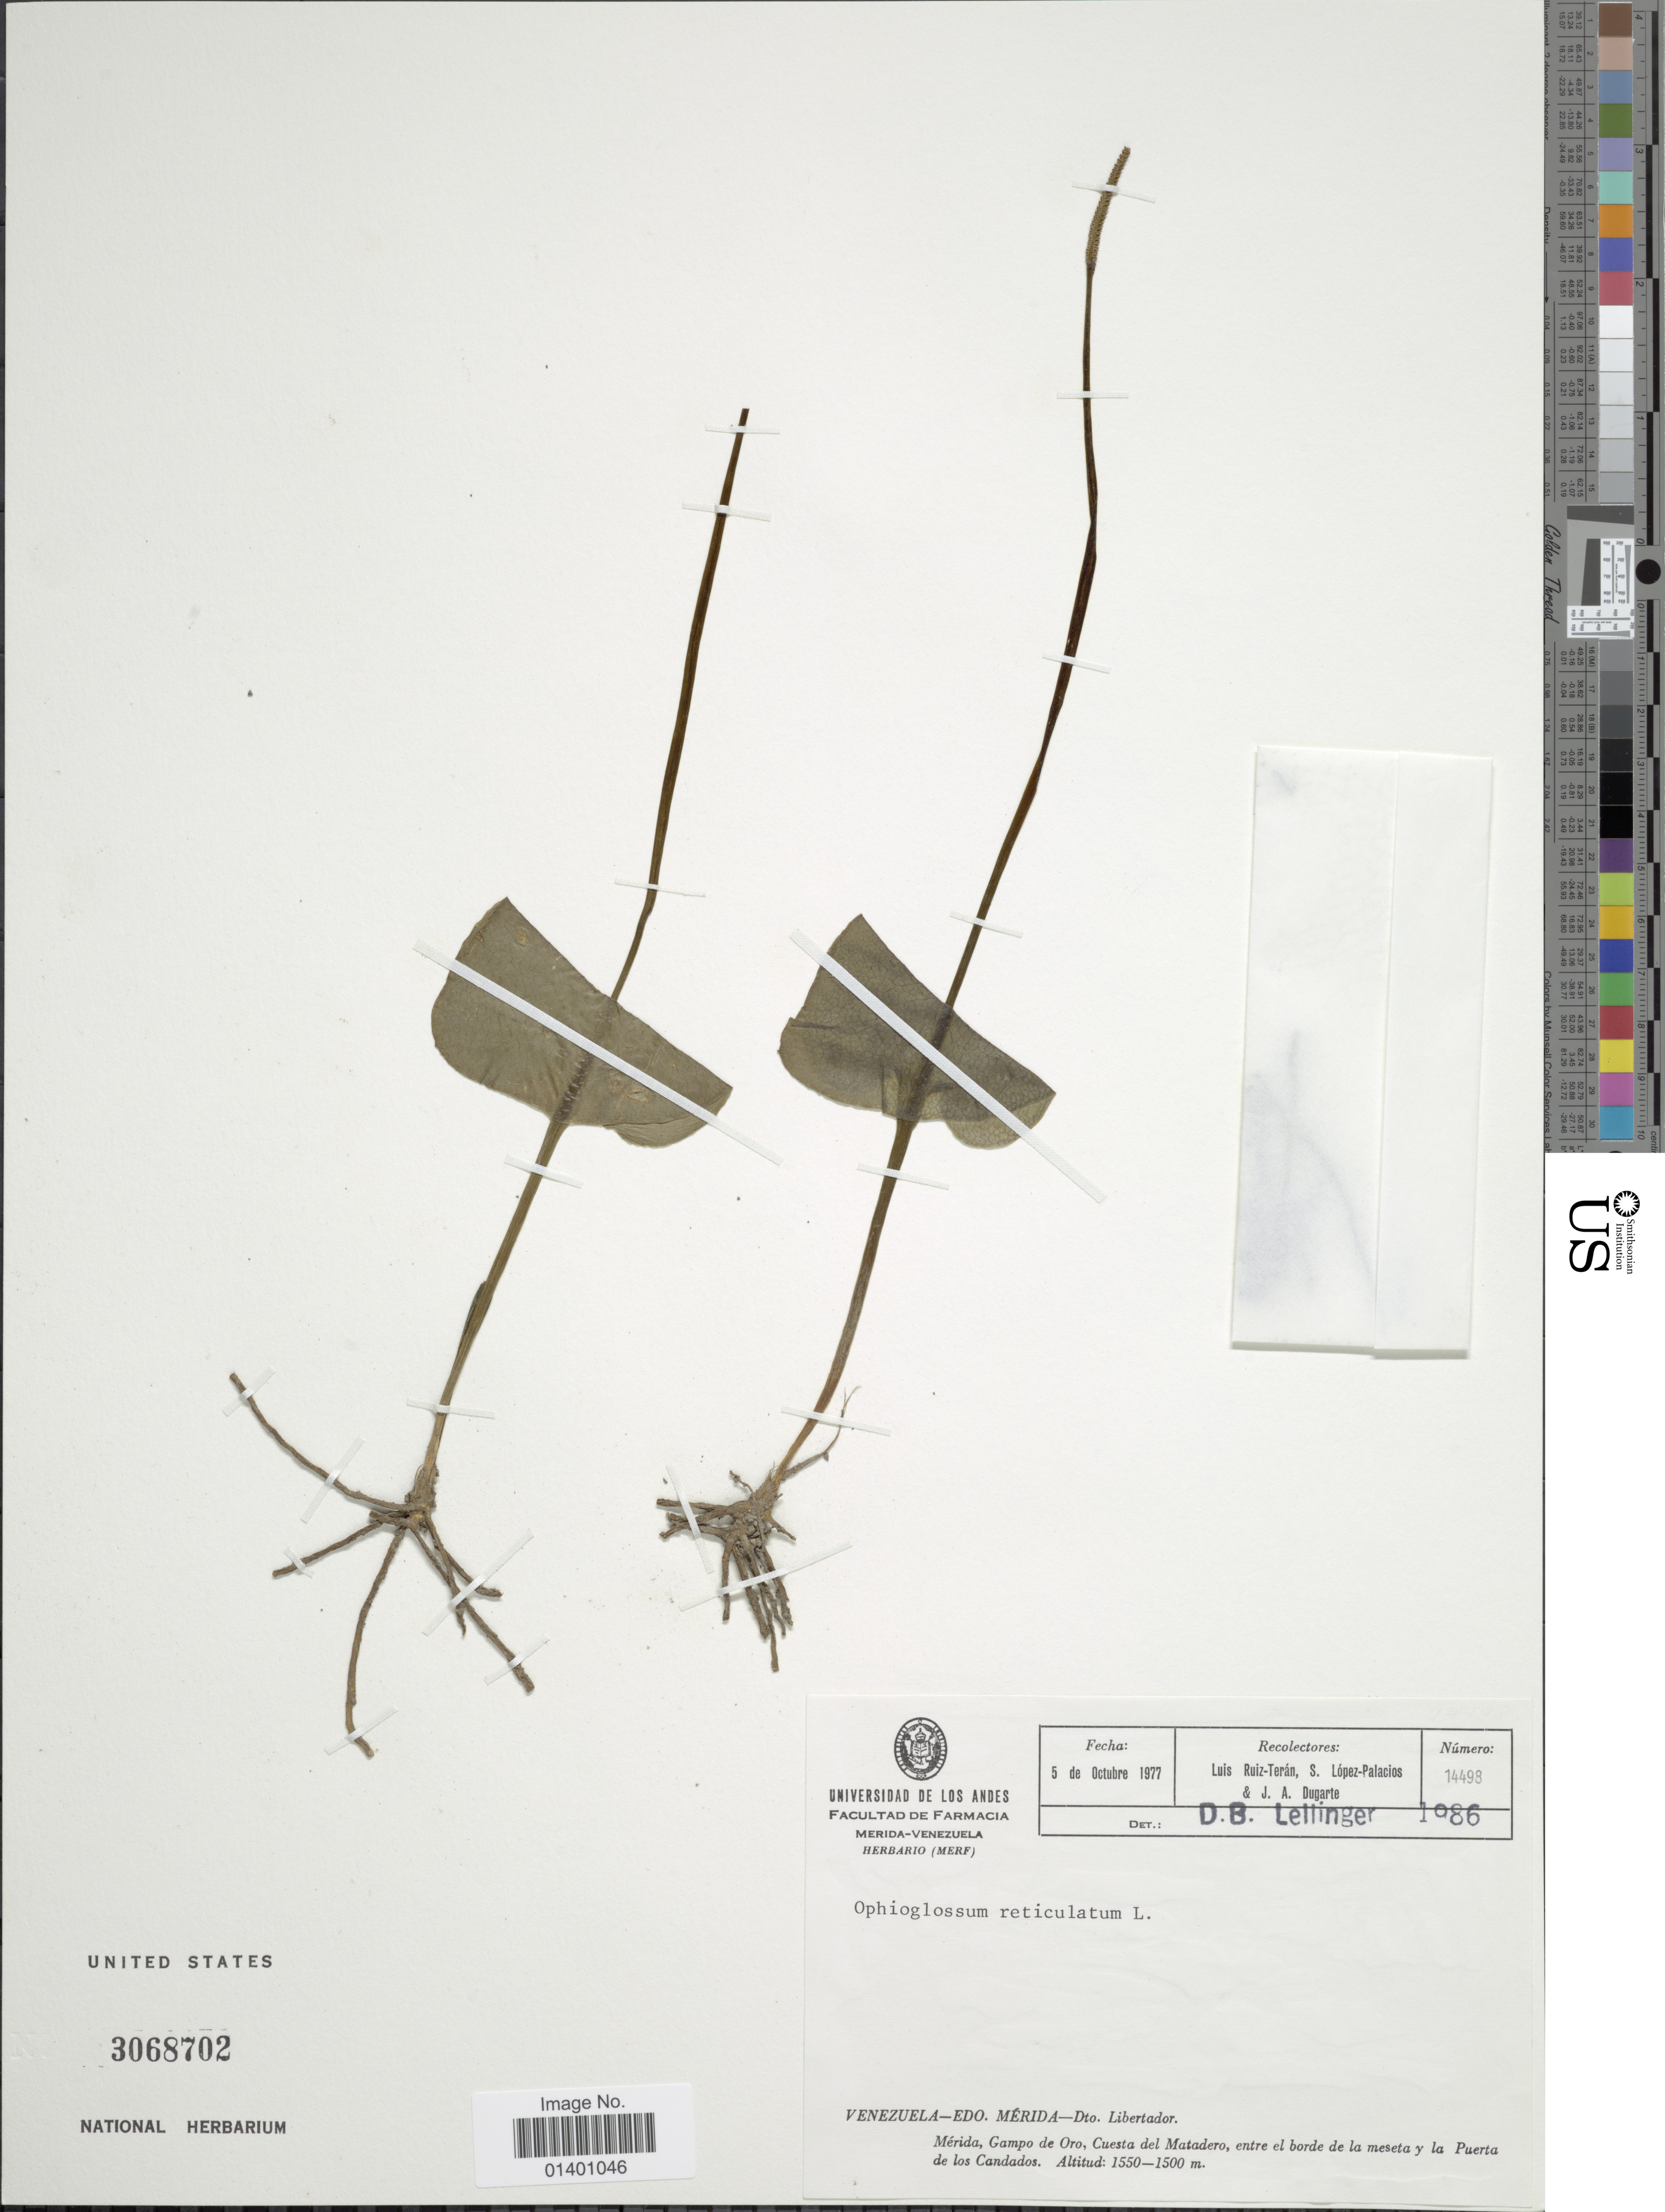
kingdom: Plantae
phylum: Tracheophyta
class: Polypodiopsida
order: Ophioglossales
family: Ophioglossaceae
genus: Ophioglossum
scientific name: Ophioglossum reticulatum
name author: L.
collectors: L. E. Ruíz-Terán, S. López-Palacios & J. Dugarte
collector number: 14498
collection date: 1977-10-05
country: Venezuela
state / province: Mérida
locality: Dto. Libertador, Gampo de Oro, Cuesta del Matadero, entre el borde de la meseta y la Puerta de los Candados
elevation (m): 1500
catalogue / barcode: US 3068702